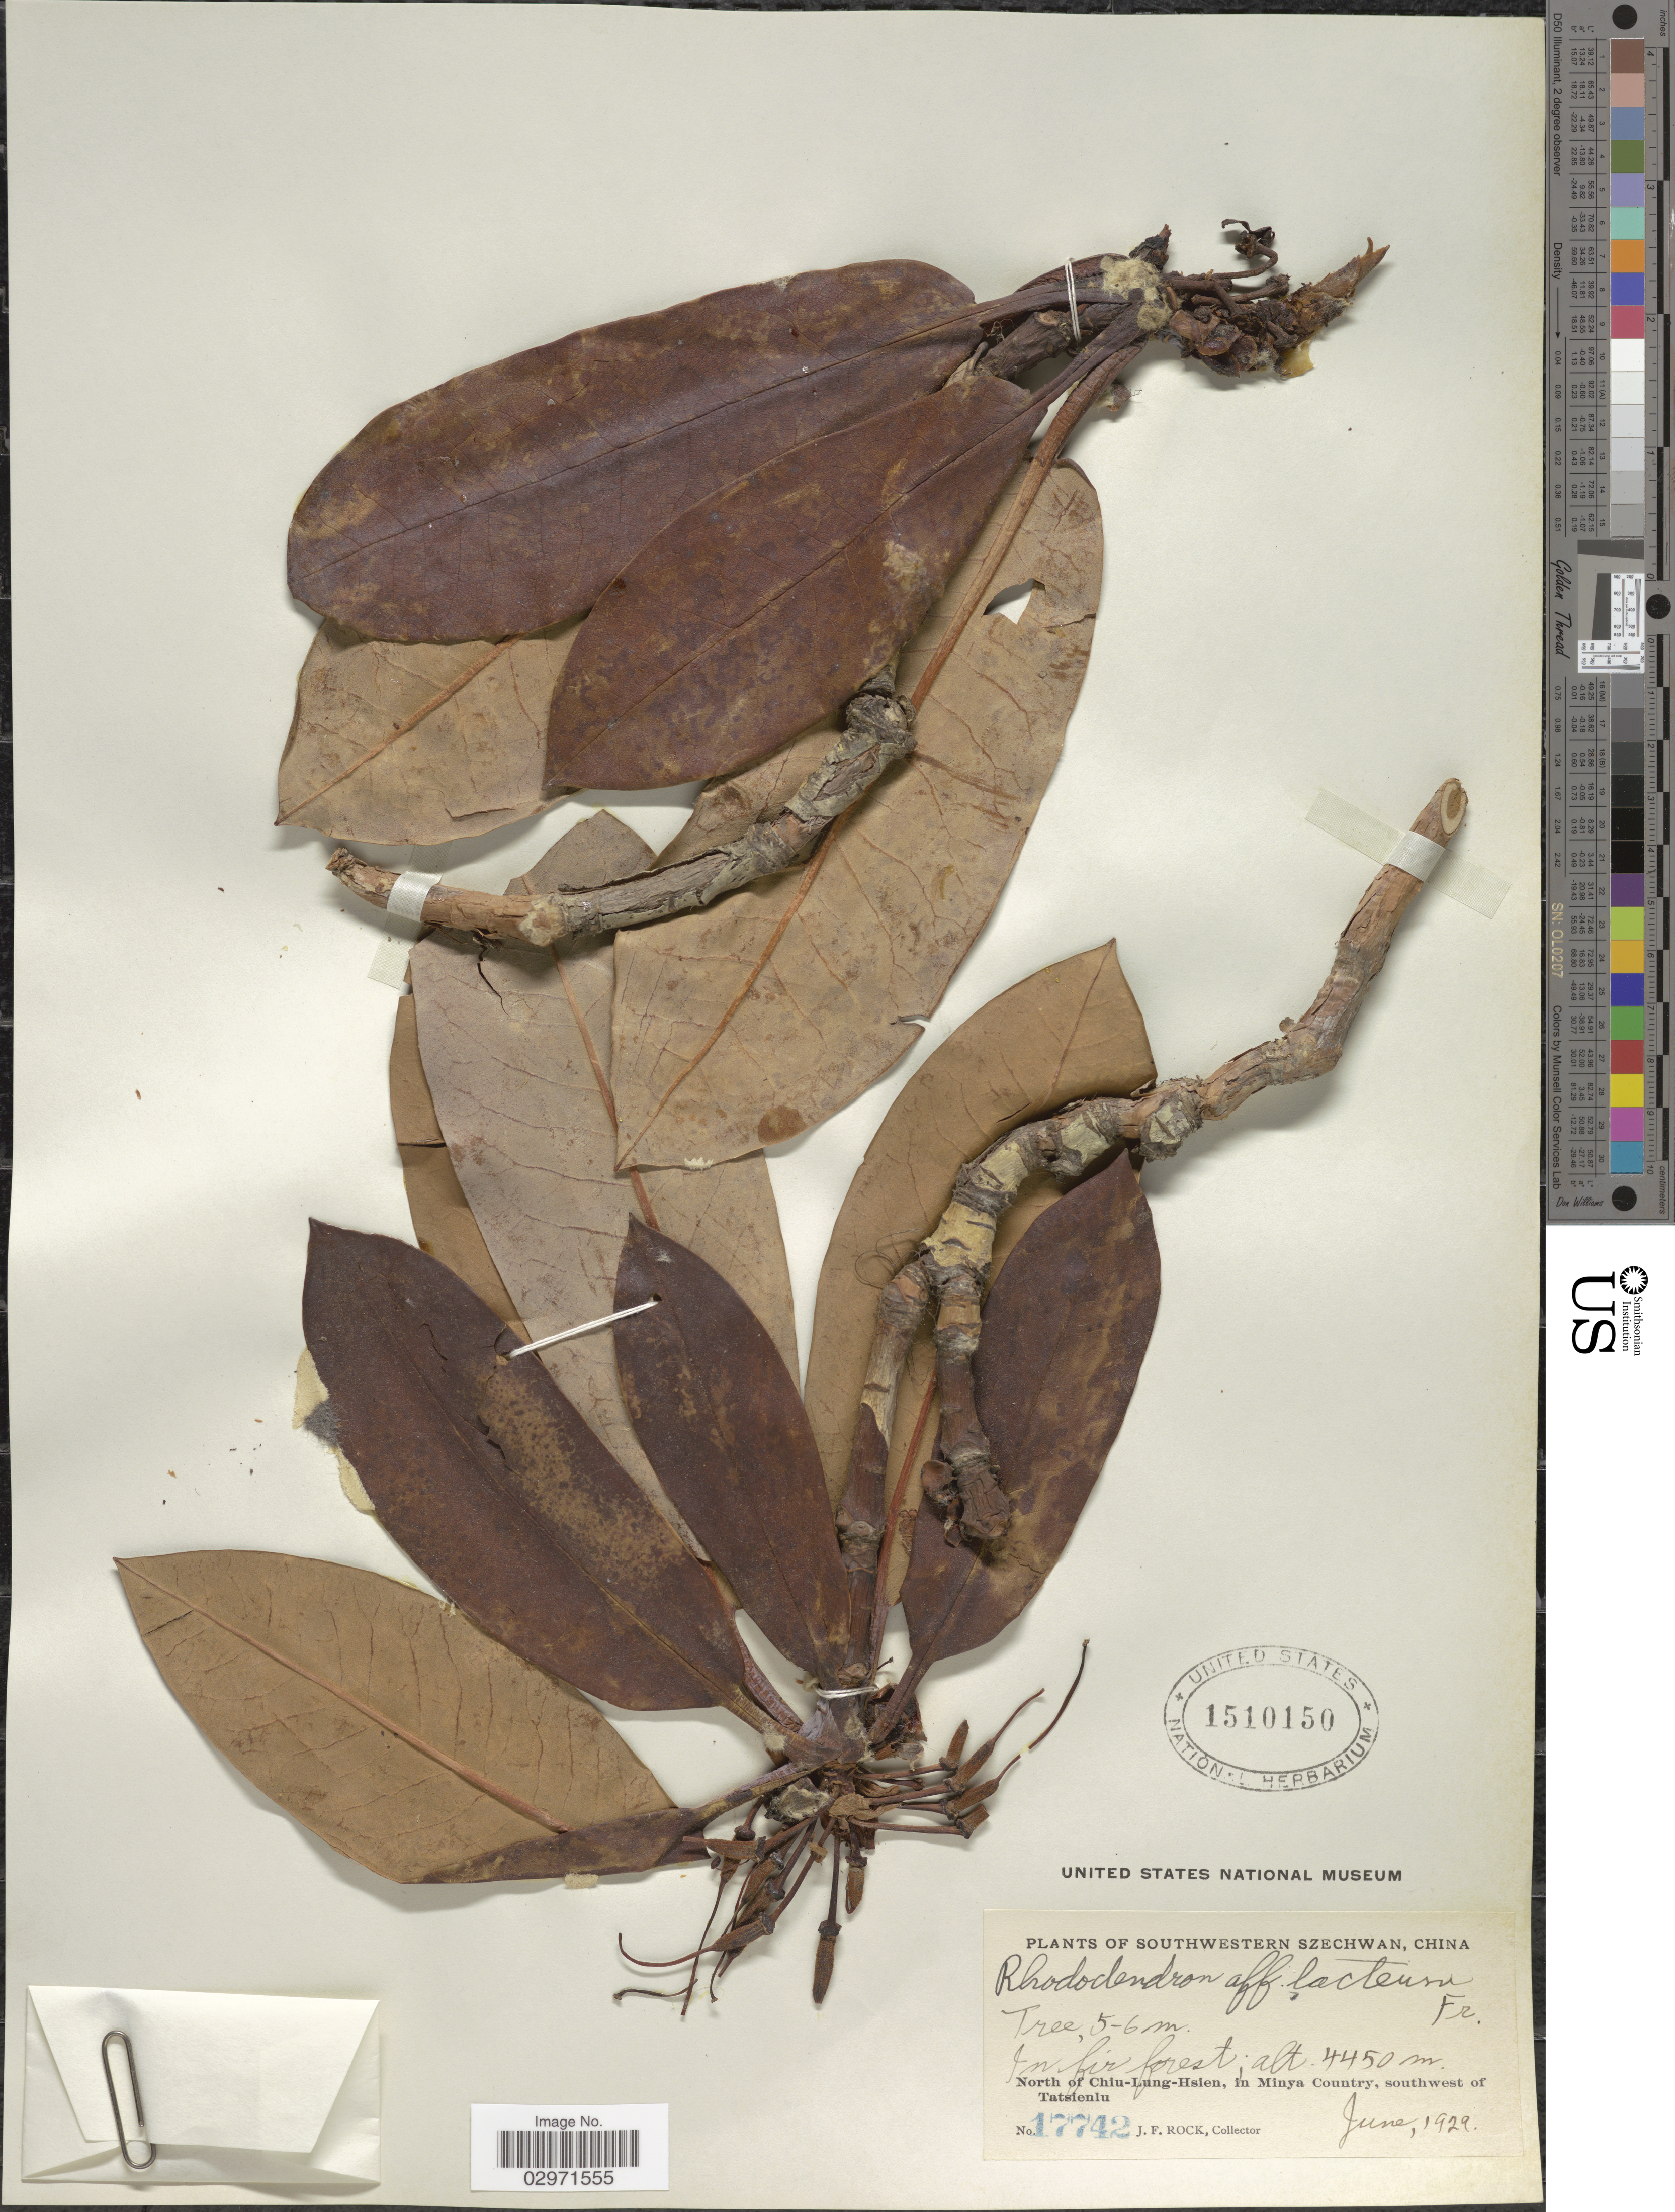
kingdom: Plantae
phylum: Tracheophyta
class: Magnoliopsida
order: Ericales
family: Ericaceae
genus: Rhododendron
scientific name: Rhododendron lacteum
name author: Franch.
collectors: J. Rock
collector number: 17742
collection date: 1929-06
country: China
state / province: Sichuan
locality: Southwestern Szechwan. North of Chiu-Lung-Hsien, in Minya Countty, southwest of Tatsienlu.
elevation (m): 4450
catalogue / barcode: US 1510150